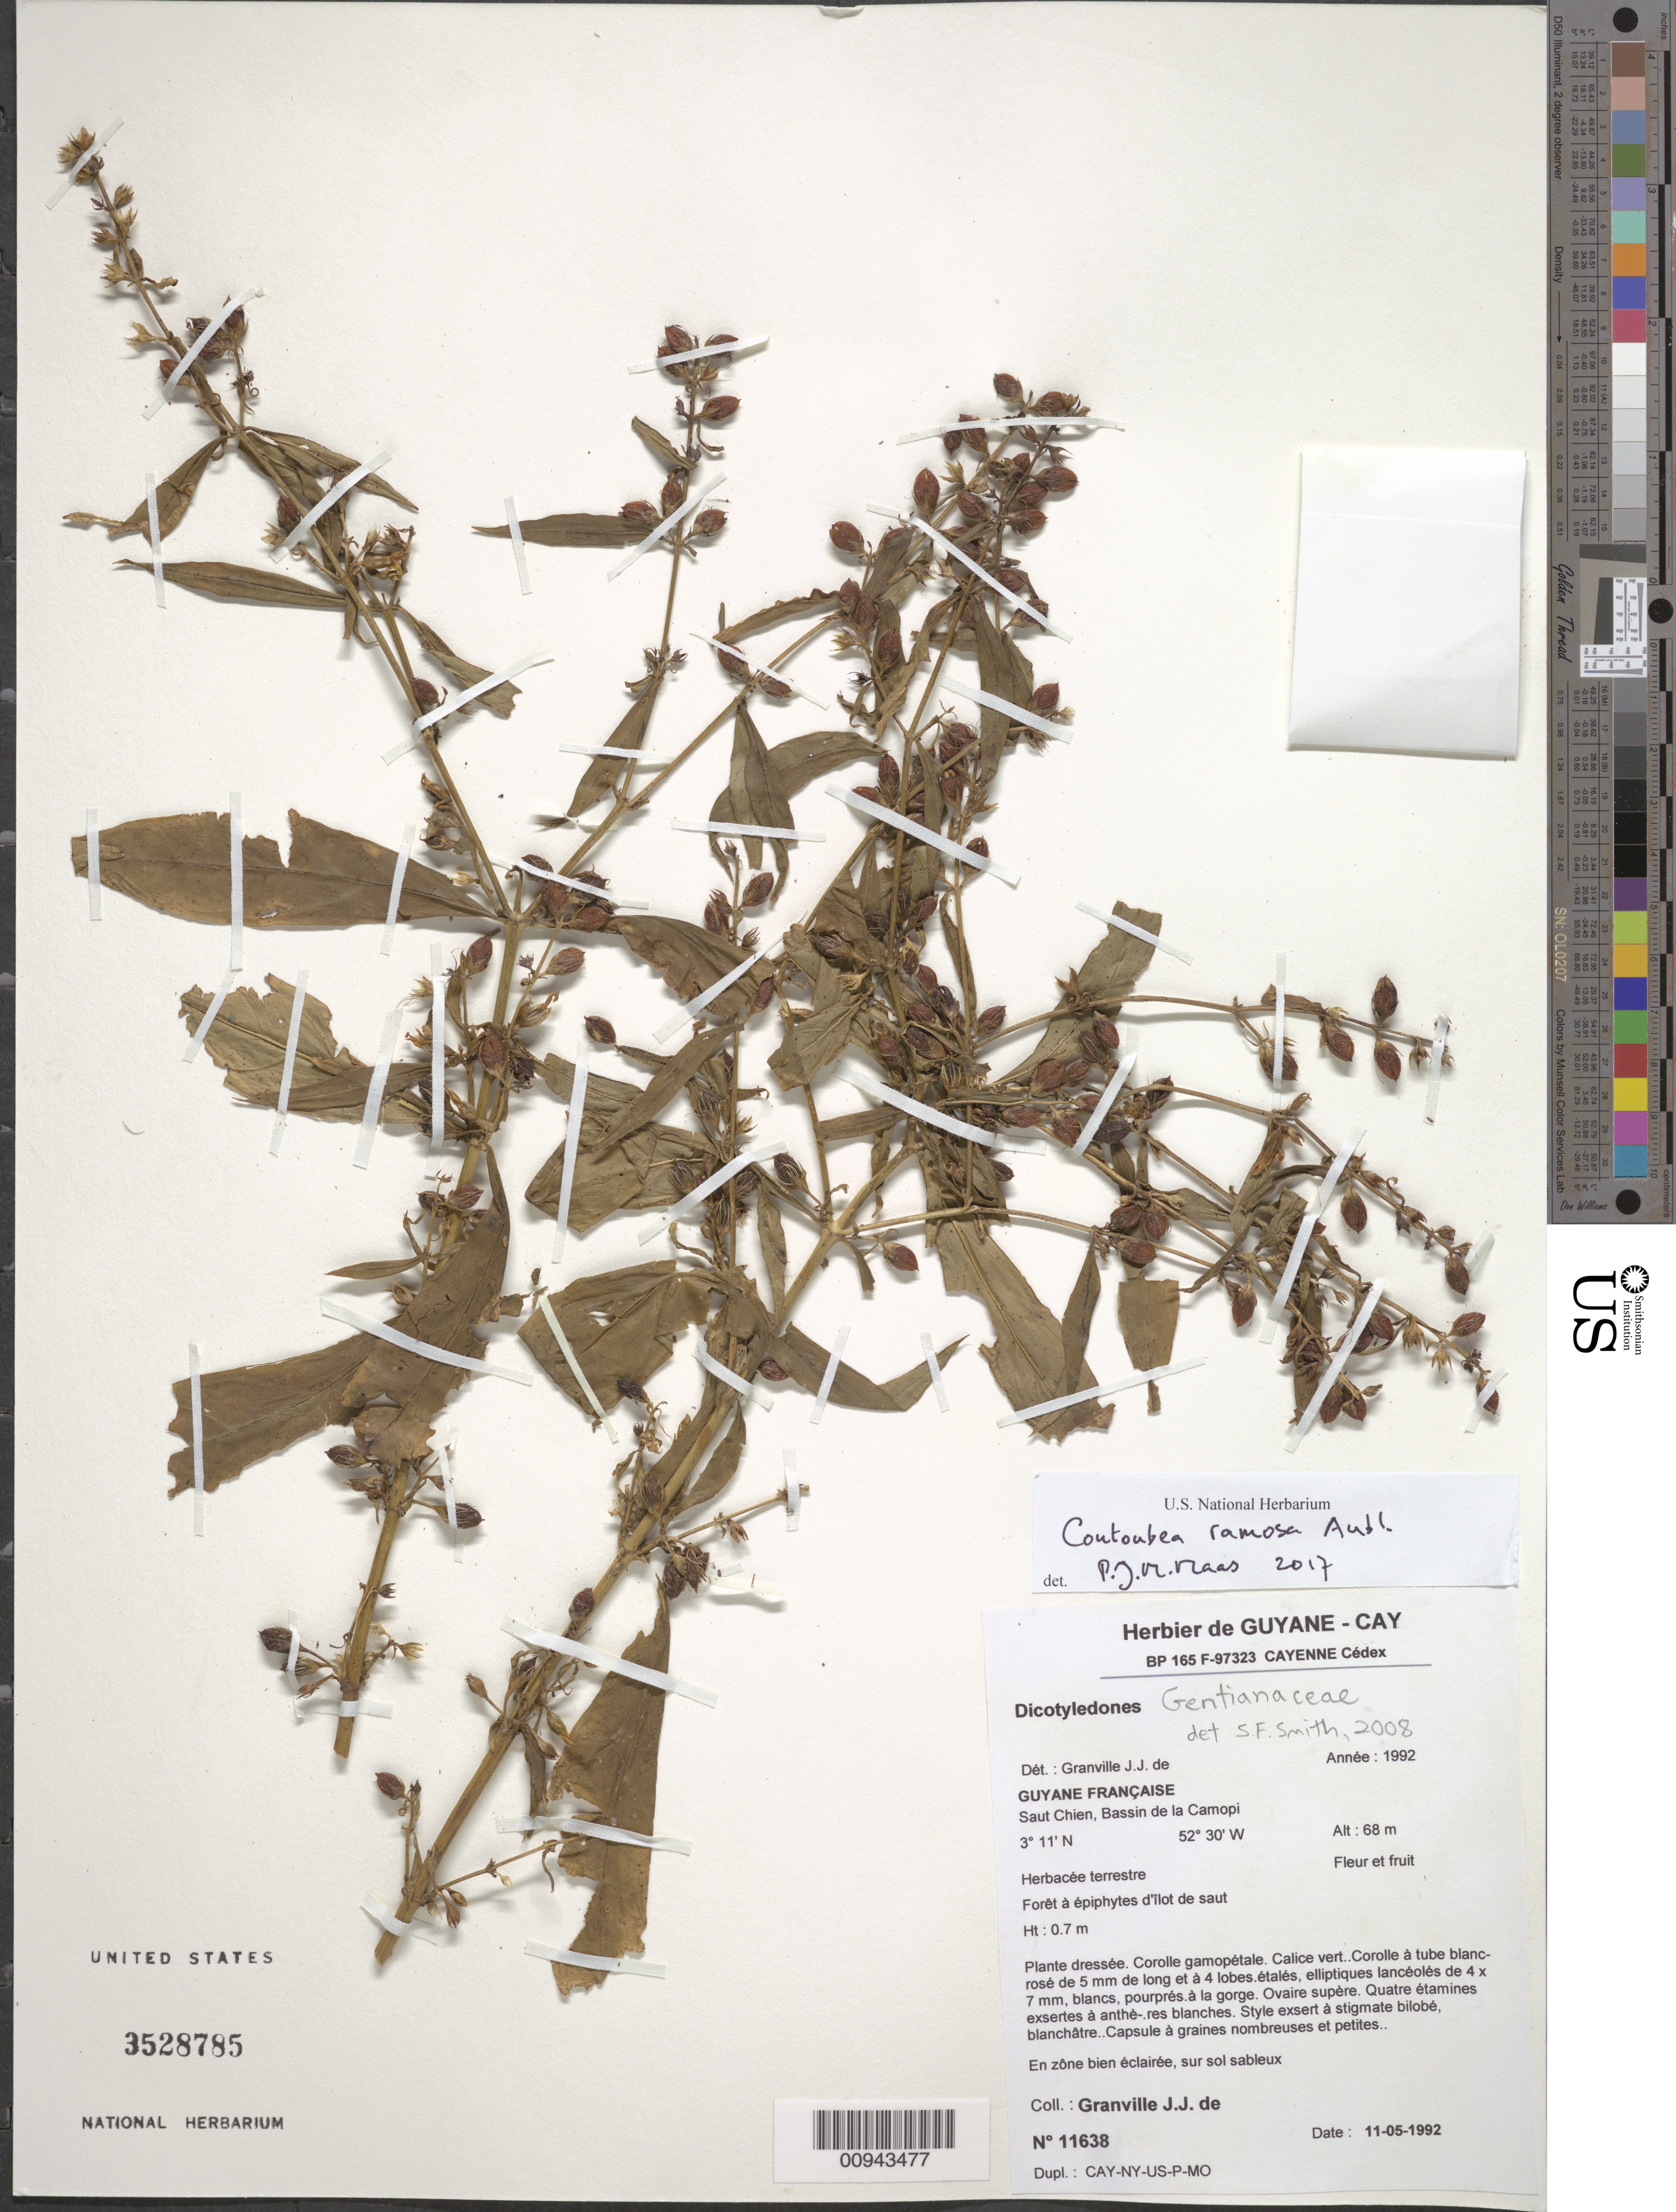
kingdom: Plantae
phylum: Tracheophyta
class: Magnoliopsida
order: Gentianales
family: Gentianaceae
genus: Coutoubea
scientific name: Coutoubea ramosa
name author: Aubl.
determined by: Maas, P. J. M.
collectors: J.-J. de Granville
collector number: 11638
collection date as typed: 11-May-92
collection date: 1992-05-11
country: French Guiana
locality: Saut Chien, Bassin de la Camopi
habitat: Foret a peiphytes d'ilot de saut. En zone bien eclairee, sur sol sableaux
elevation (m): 68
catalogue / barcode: US 3528785